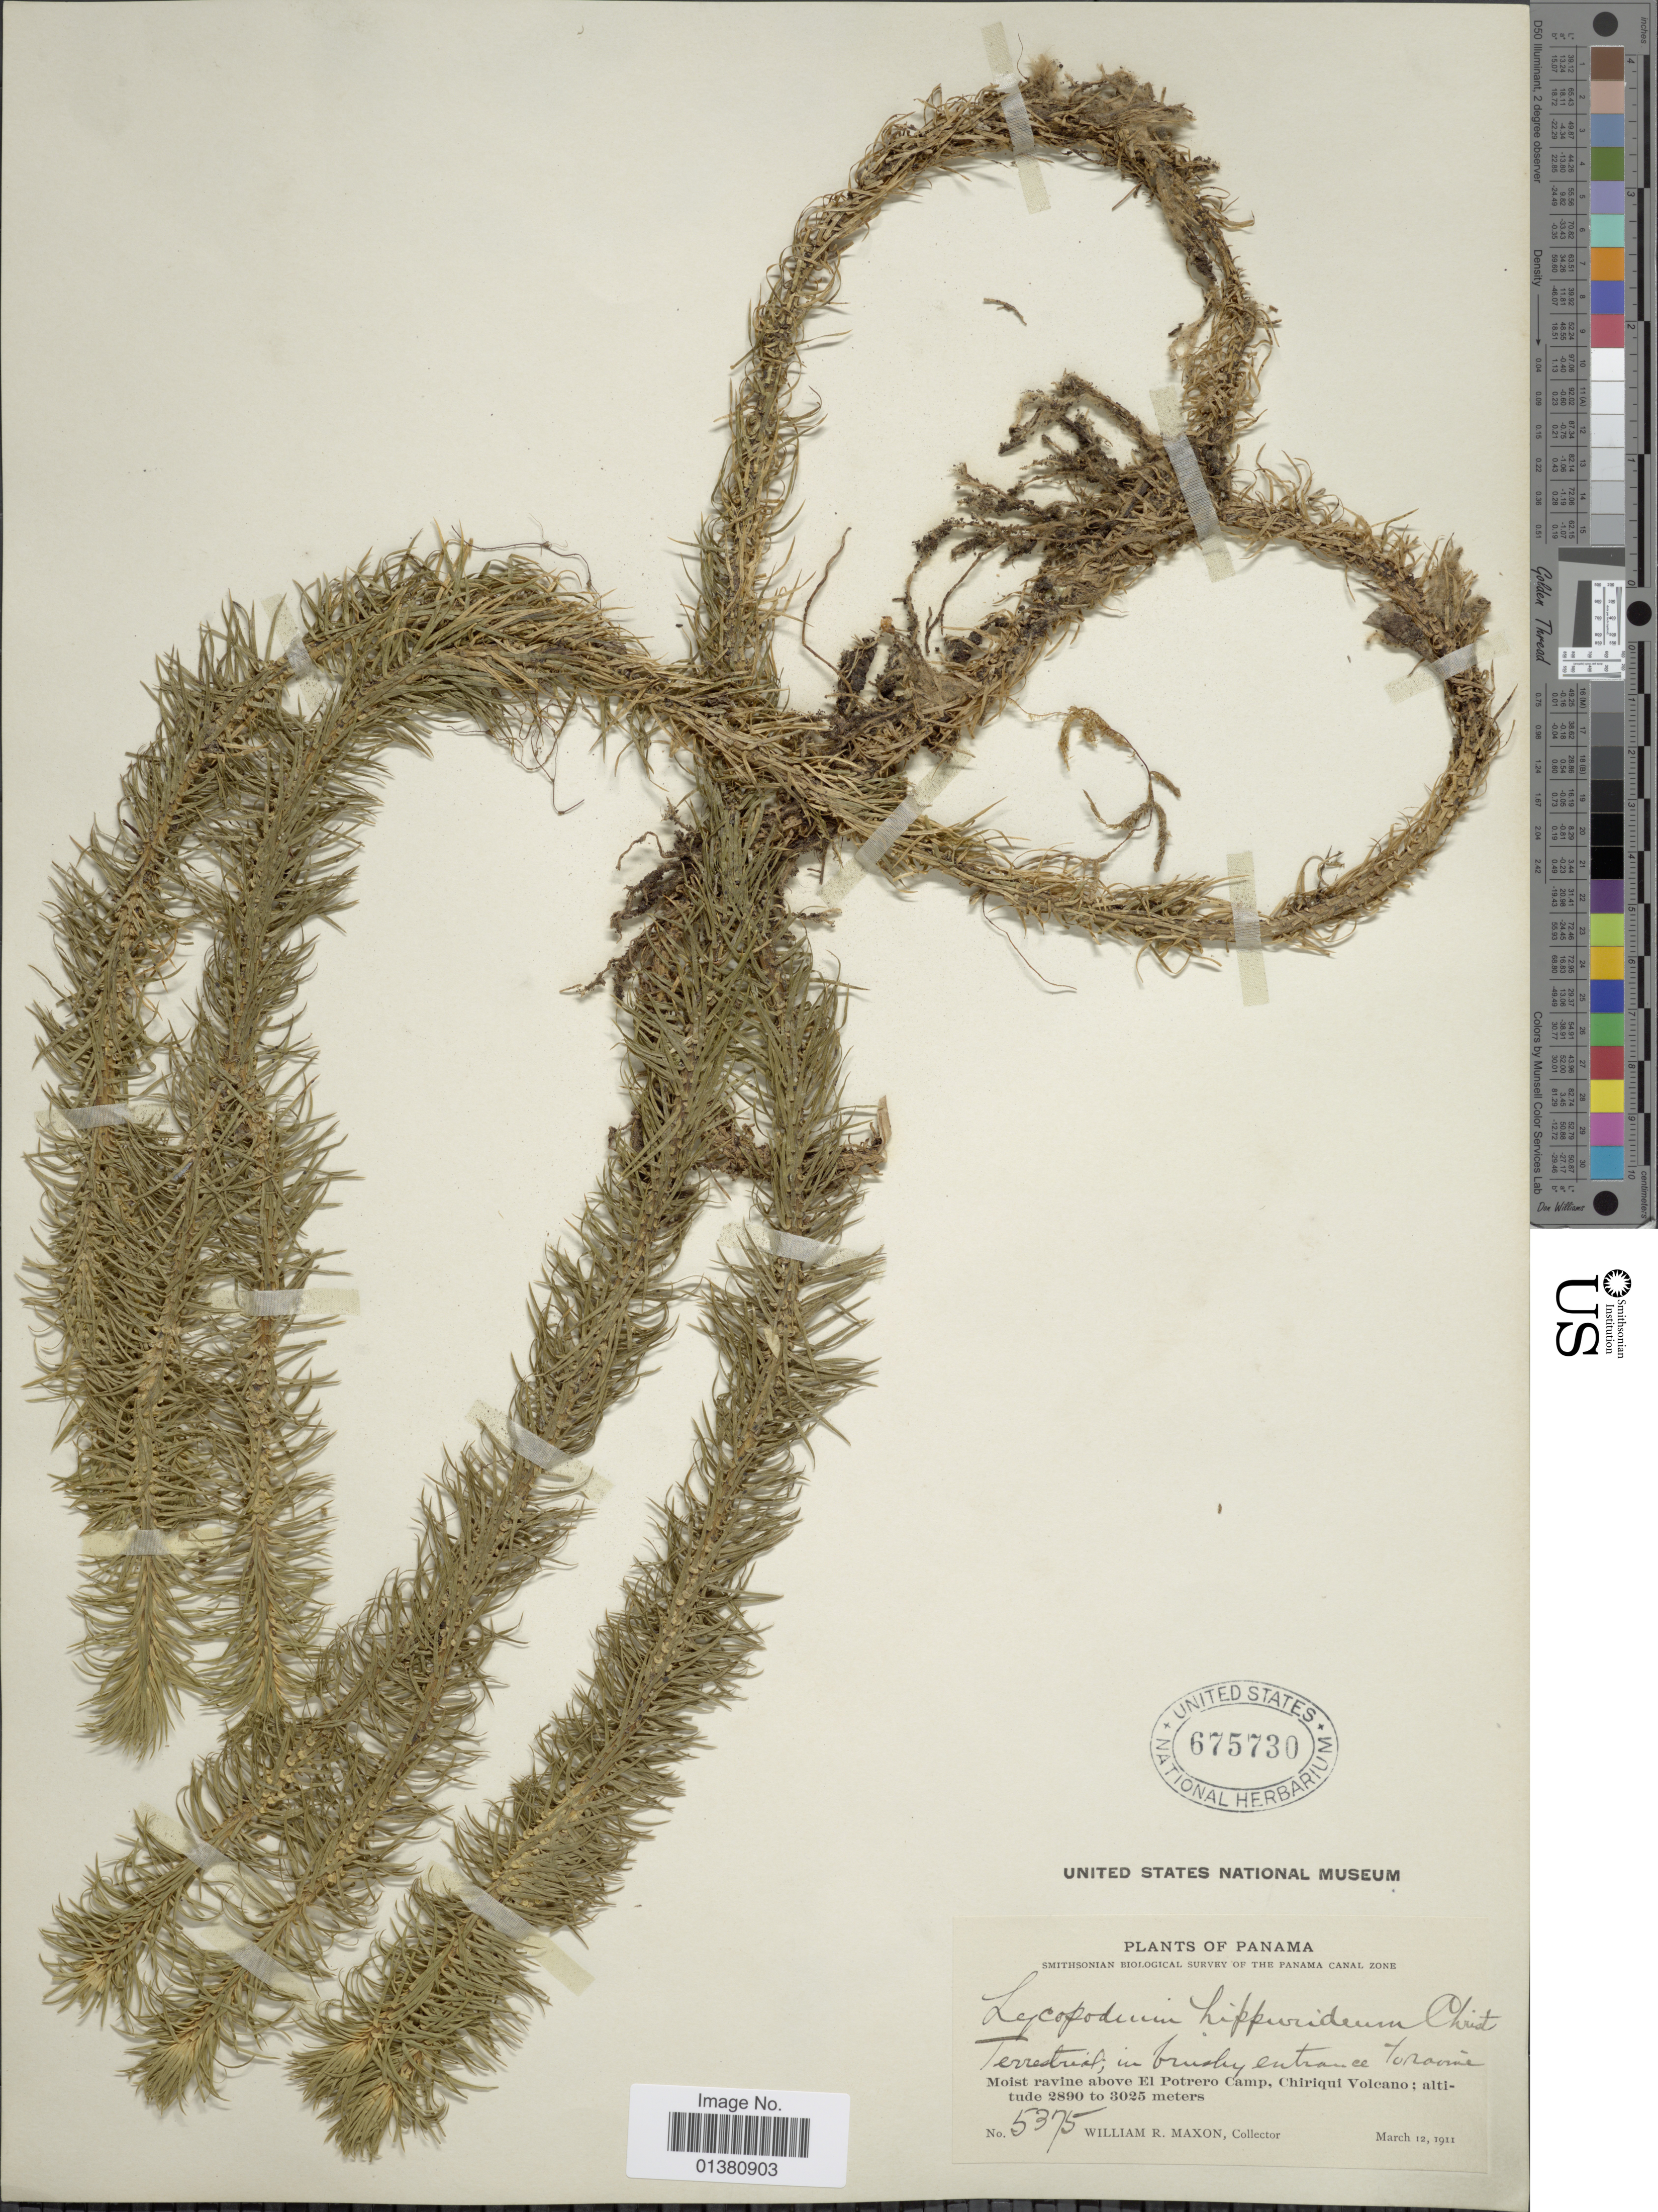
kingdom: Plantae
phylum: Tracheophyta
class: Lycopodiopsida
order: Lycopodiales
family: Lycopodiaceae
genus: Phlegmariurus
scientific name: Phlegmariurus hippurideus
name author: (Christ) B. Øllg.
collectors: W. R. Maxon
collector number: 5375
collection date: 1911-03-12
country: Panama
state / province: Chiriqui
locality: Moist ravine above El Potrero Camp, Chiriqui Volcano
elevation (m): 2890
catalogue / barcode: US 675730